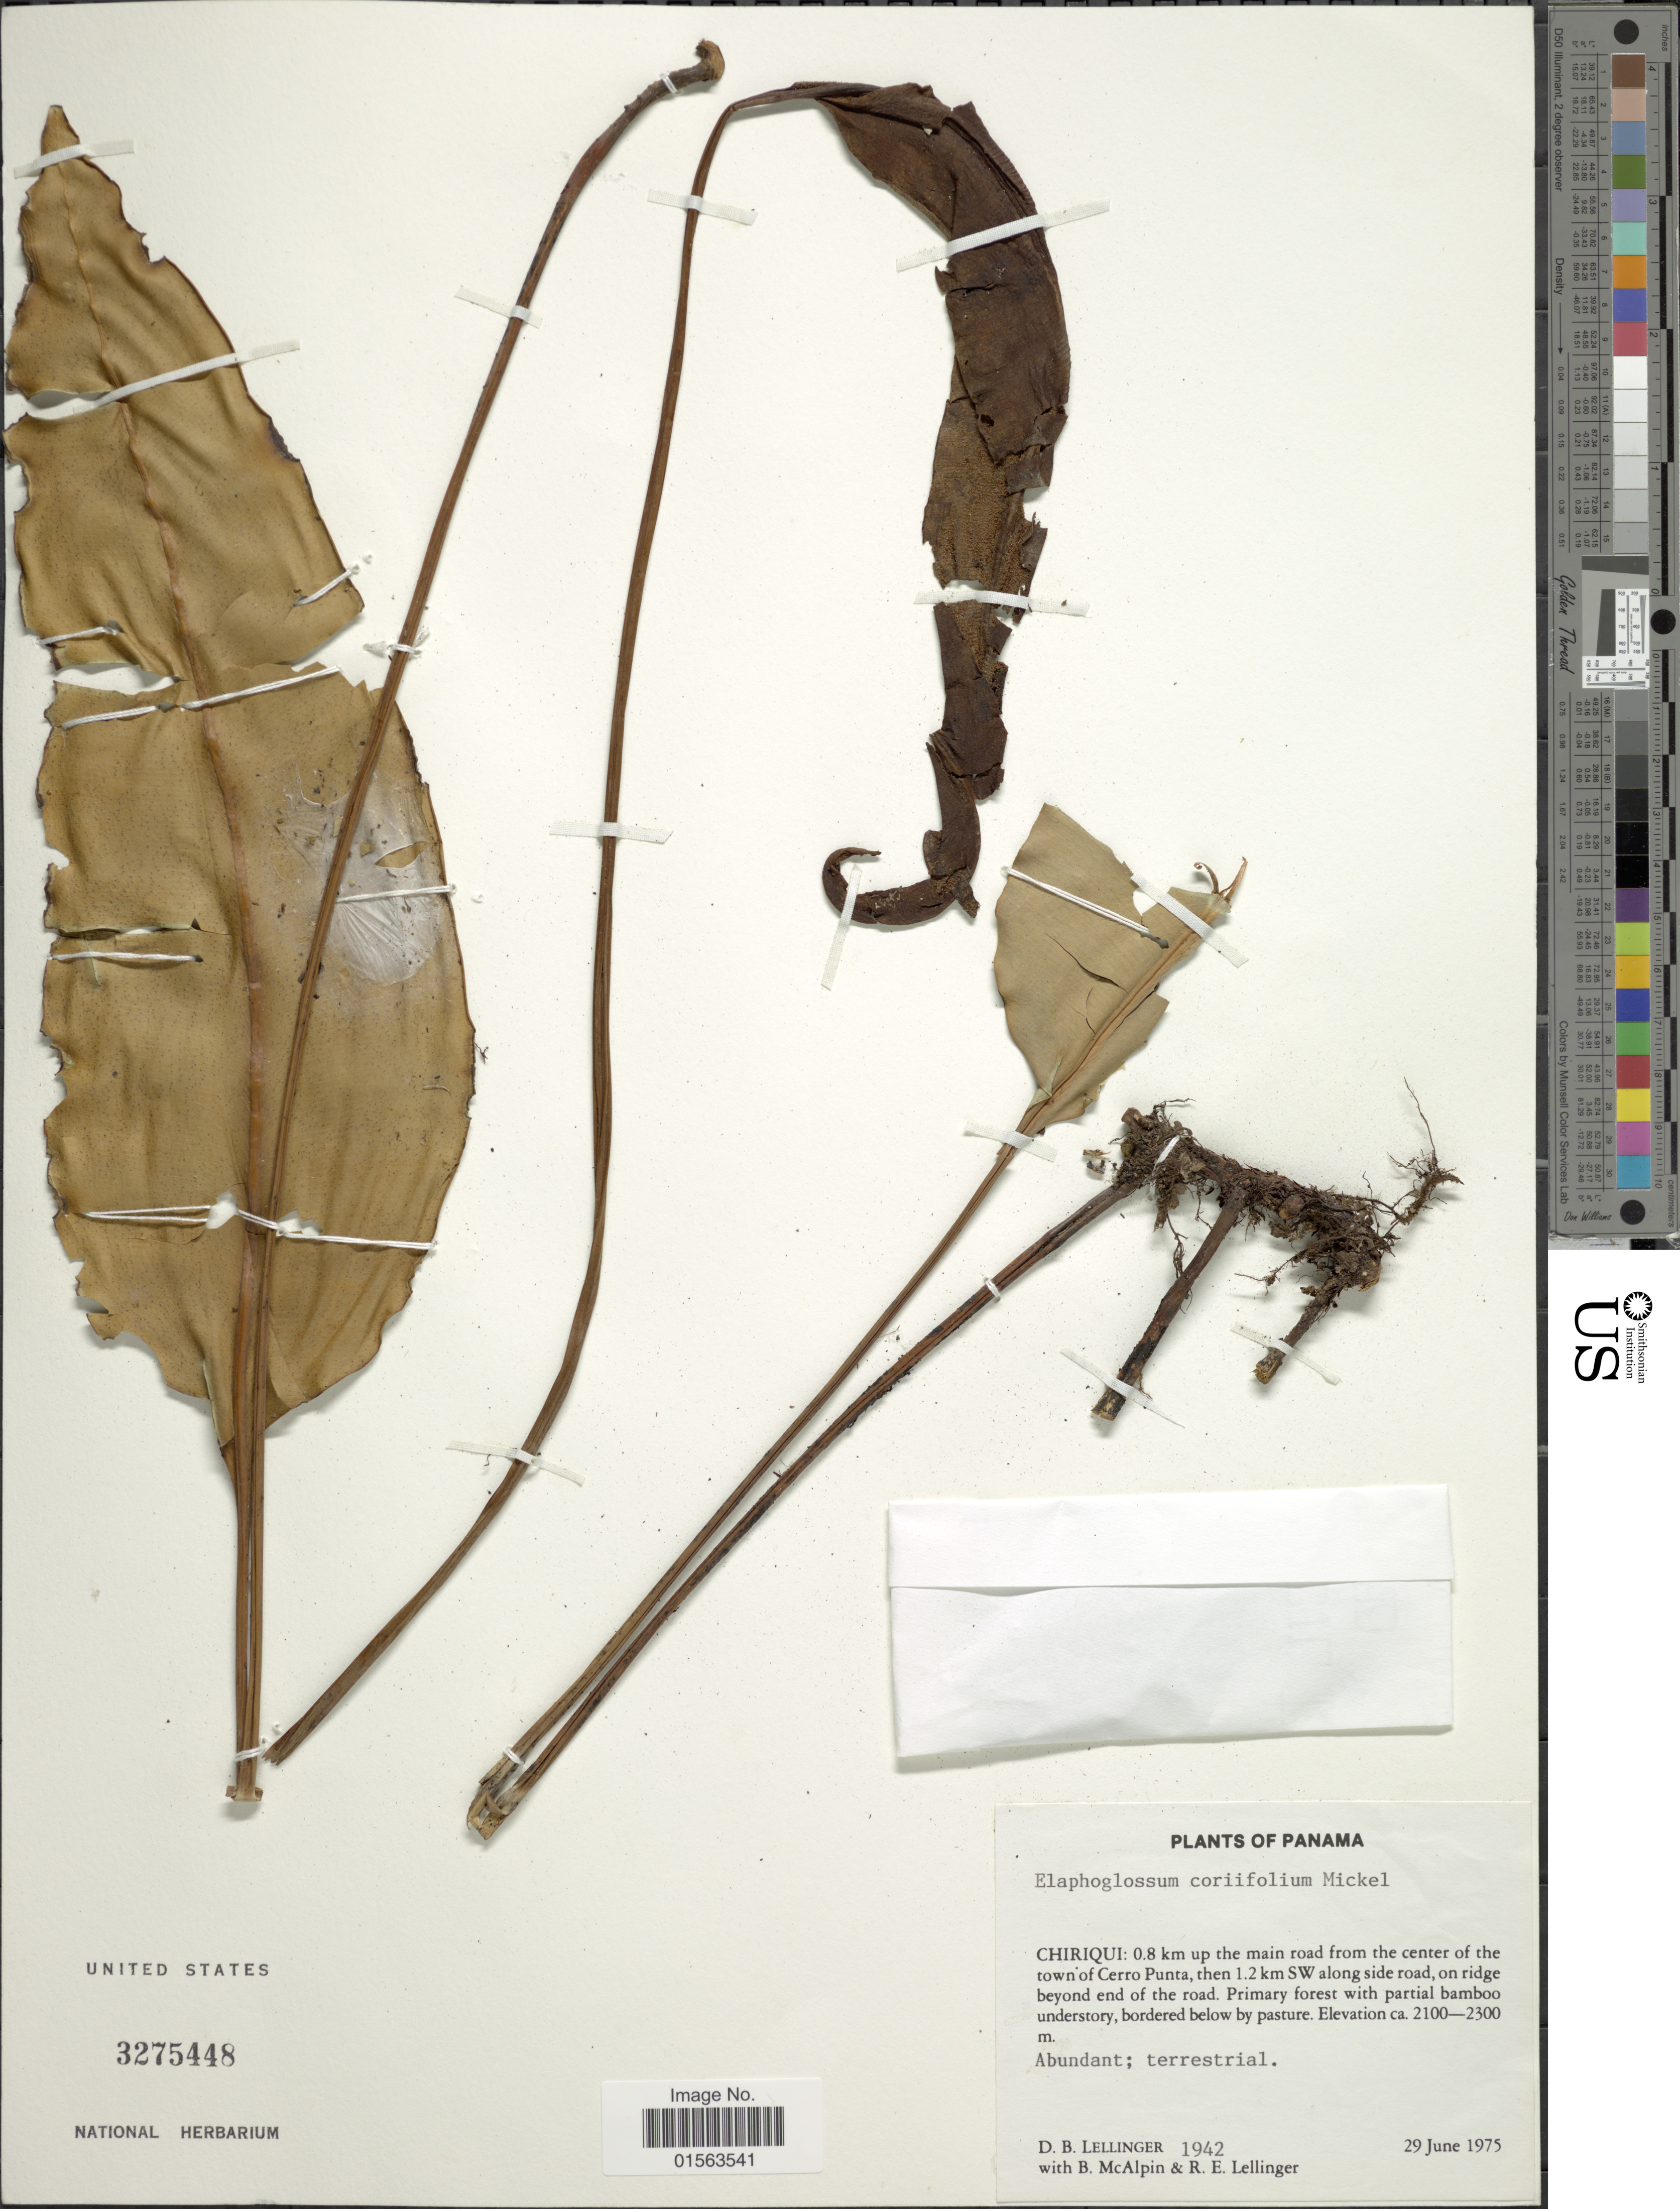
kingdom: Plantae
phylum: Tracheophyta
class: Polypodiopsida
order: Polypodiales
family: Dryopteridaceae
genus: Elaphoglossum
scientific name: Elaphoglossum coriifolium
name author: Mickel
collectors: D. B. Lellinger, B. McAlpin & R. E. Lellinger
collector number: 1942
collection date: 1975-06-29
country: Panama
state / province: Chiriqui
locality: Chiriqui: 0.8 km up the main road from the center of the town of Cerro Punta, then 1.2 km SW along side road, on ridge beyond end of the road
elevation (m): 2100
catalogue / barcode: US 3275448